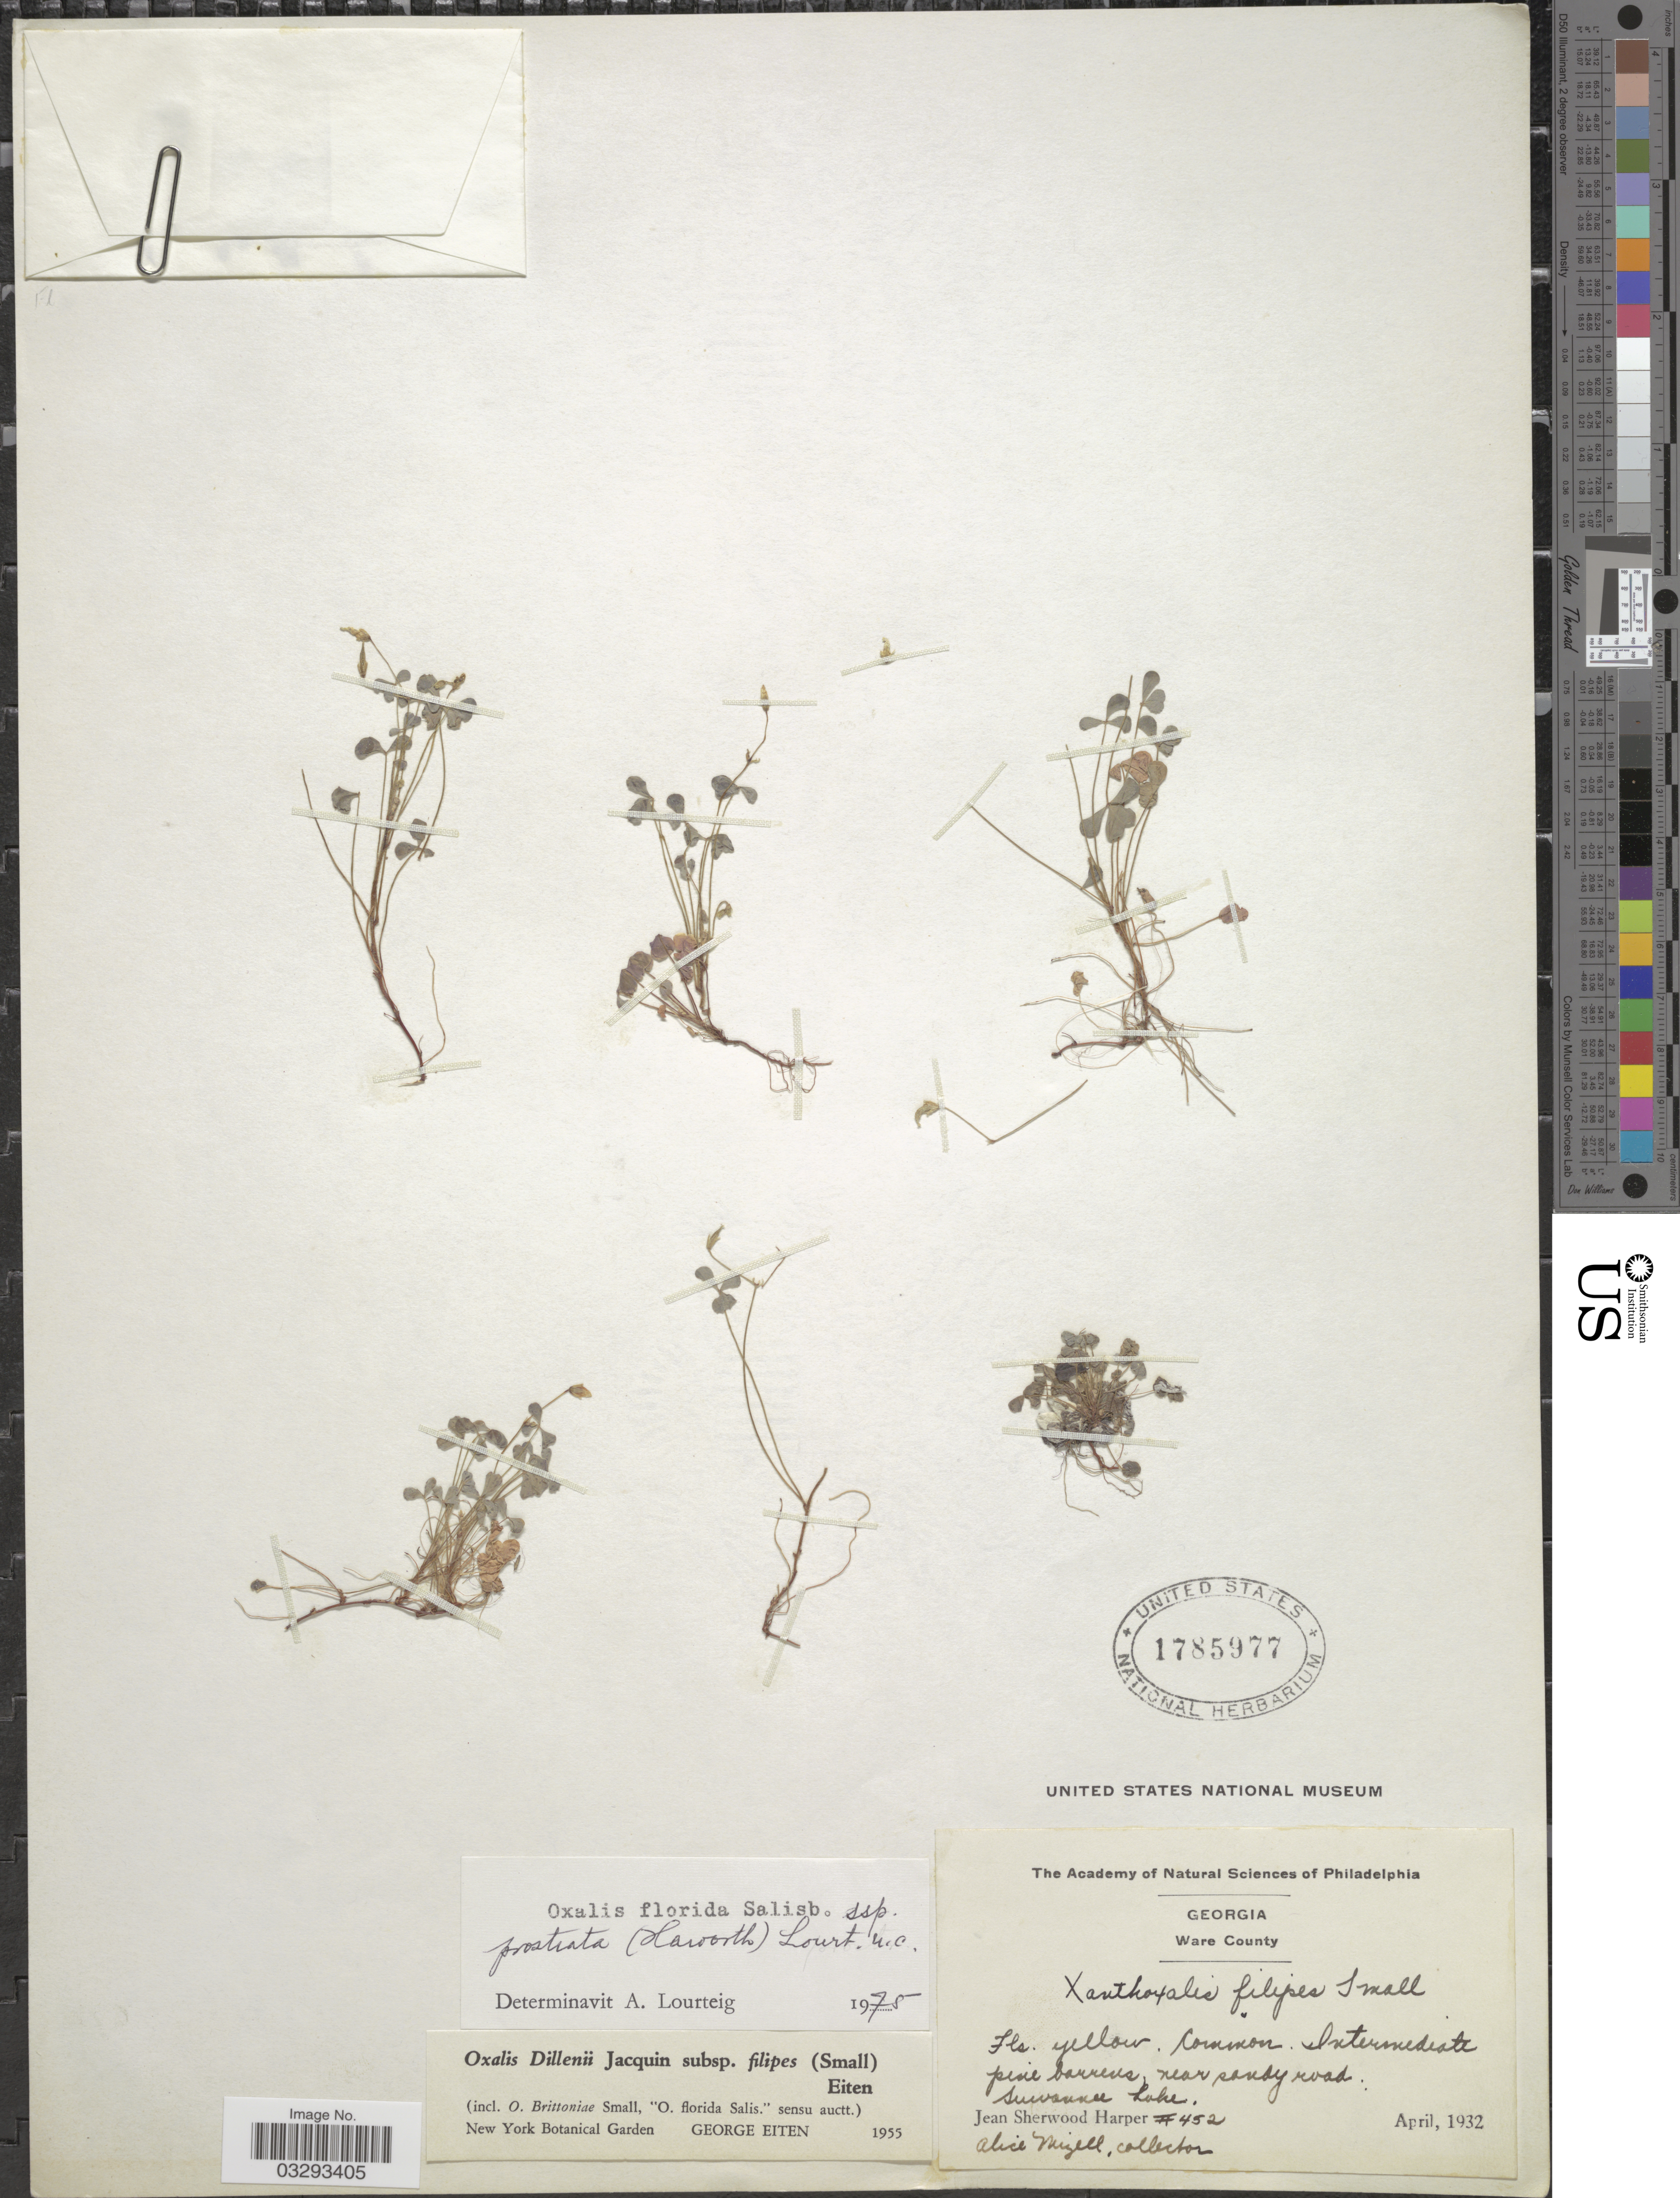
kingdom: Plantae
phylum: Tracheophyta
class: Magnoliopsida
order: Oxalidales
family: Oxalidaceae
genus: Oxalis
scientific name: Oxalis florida subsp. prostrata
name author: (Haw.) Lourteig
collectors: A. Migell & J. Harper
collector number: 452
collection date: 1932-04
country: United States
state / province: Georgia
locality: Ware County. Suwannee Lake.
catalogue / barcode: US 1785977